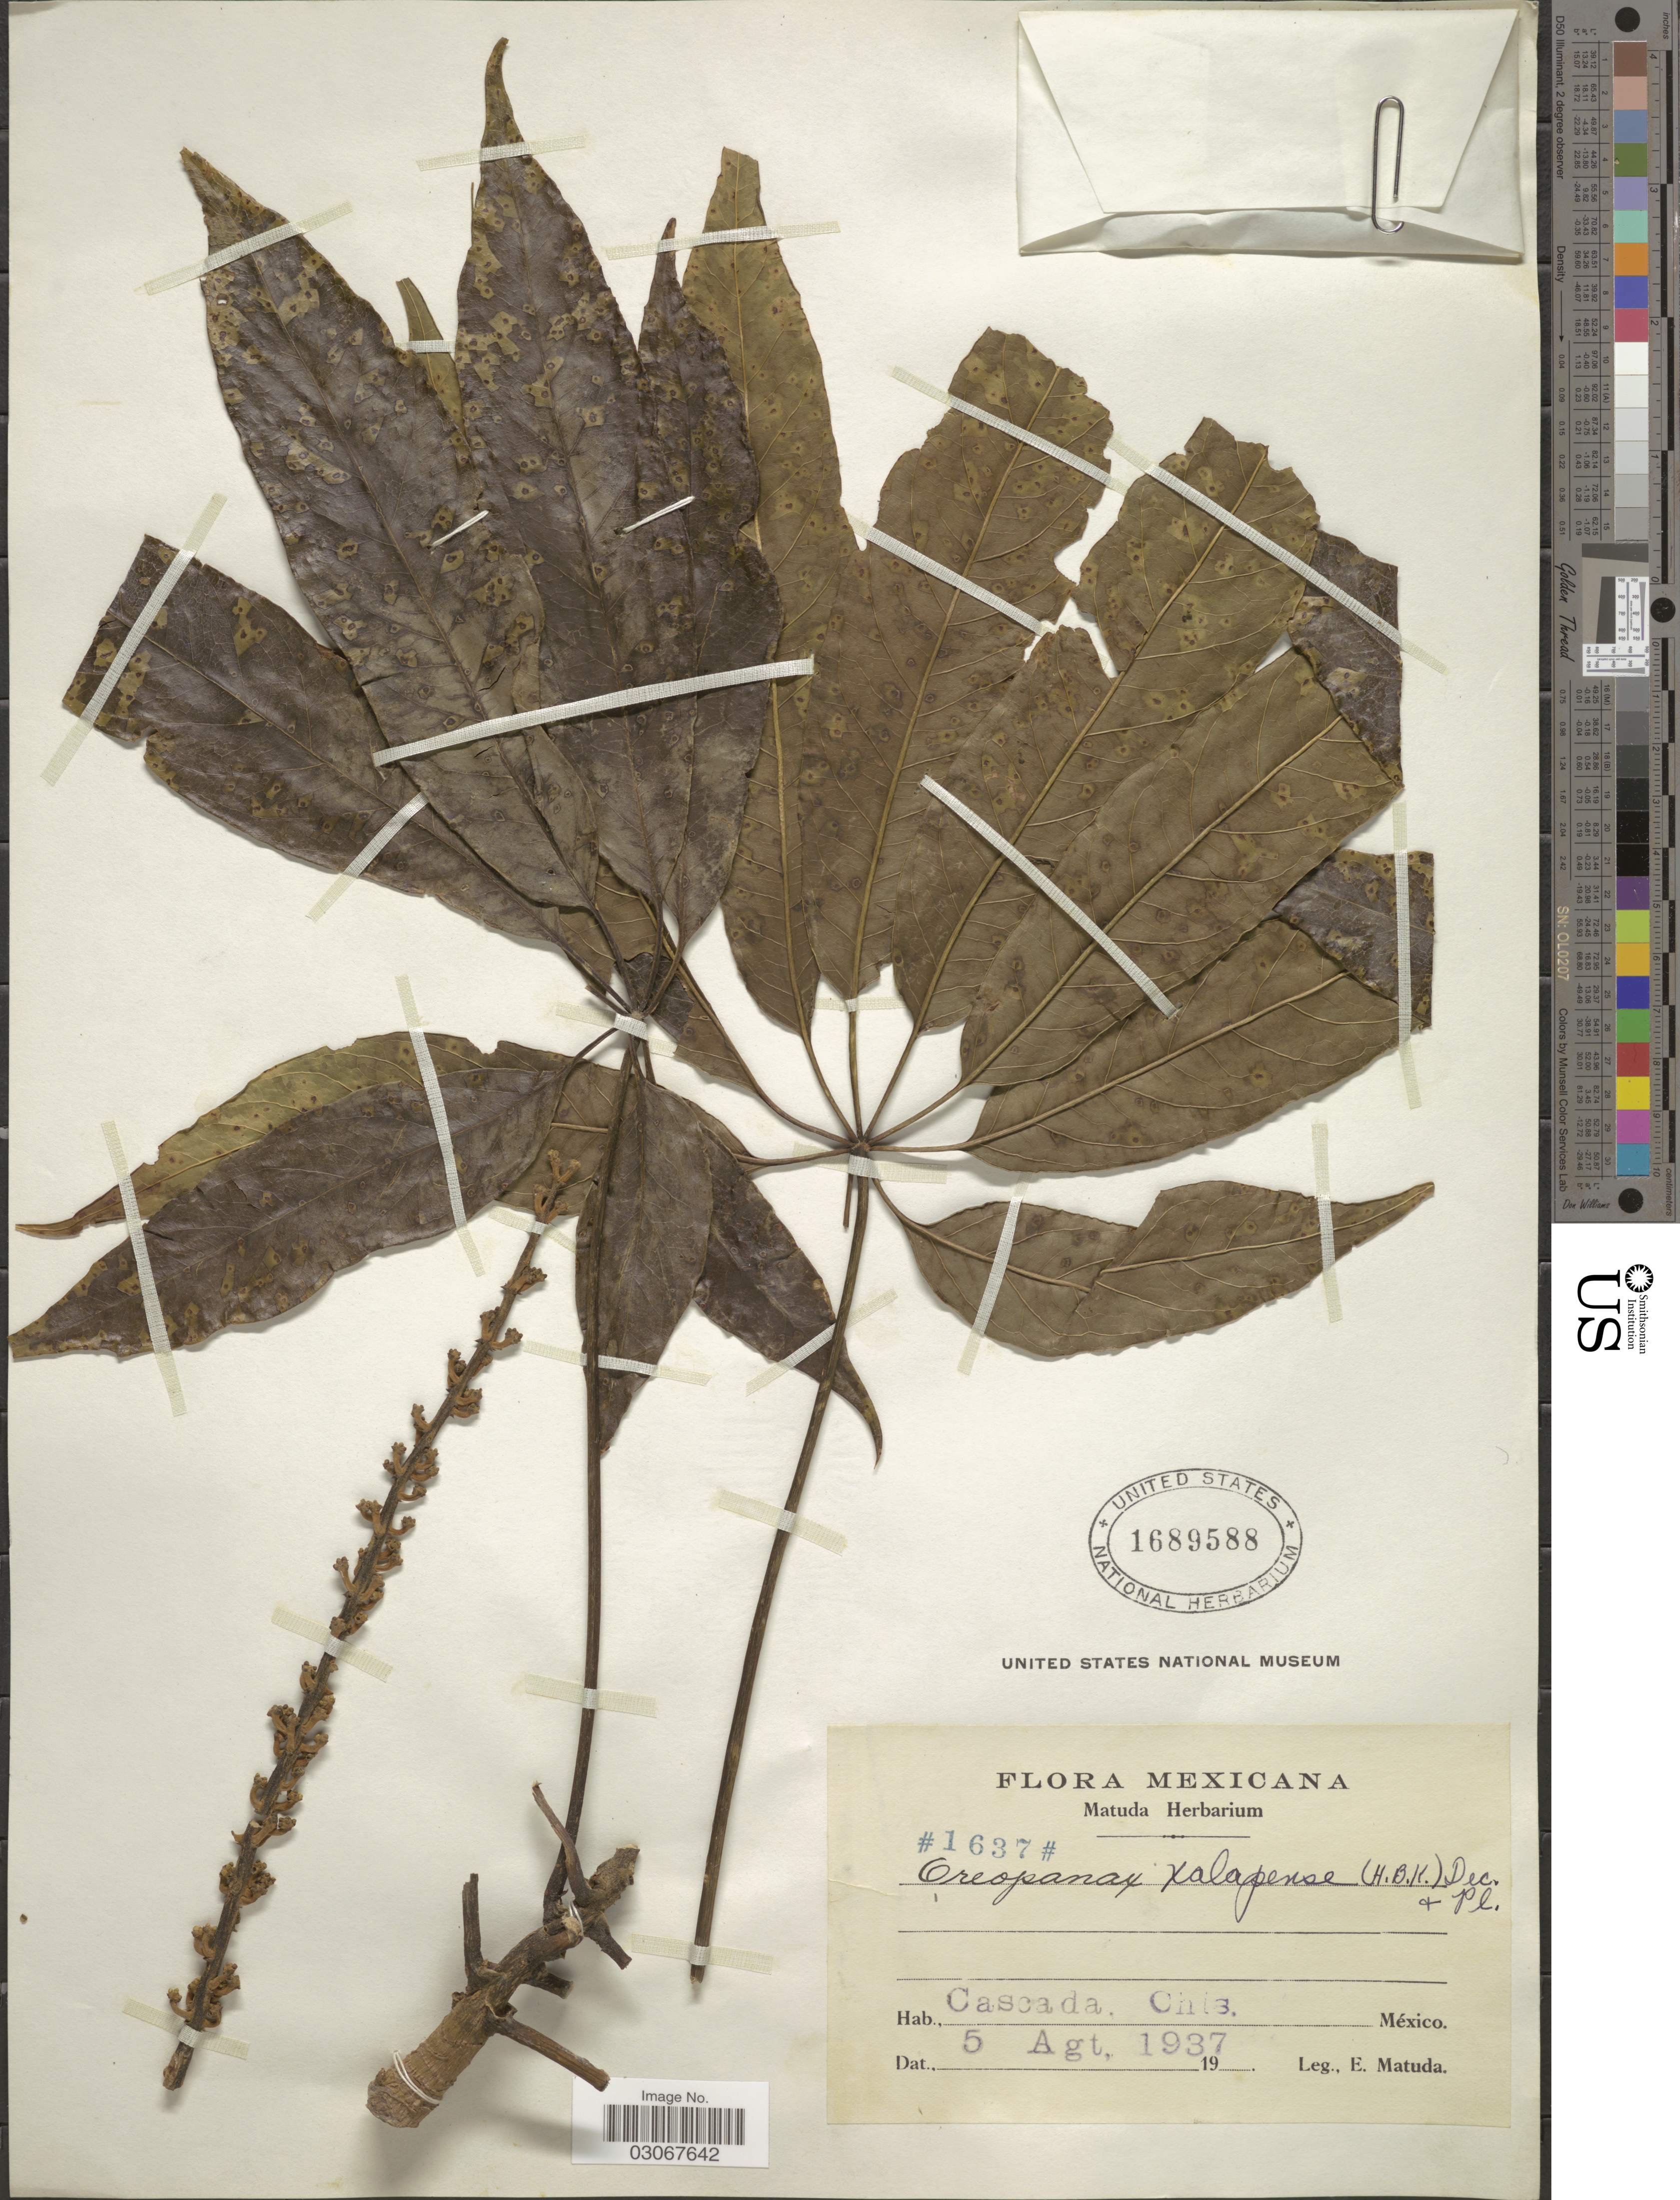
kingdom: Plantae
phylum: Tracheophyta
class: Magnoliopsida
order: Apiales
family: Araliaceae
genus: Oreopanax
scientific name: Oreopanax xalapensis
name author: (Kunth) Decne. & Planch.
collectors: E. Matuda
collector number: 1637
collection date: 1937-08-05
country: Mexico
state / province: Chiapas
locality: Cascada, Chis.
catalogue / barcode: US 1689588